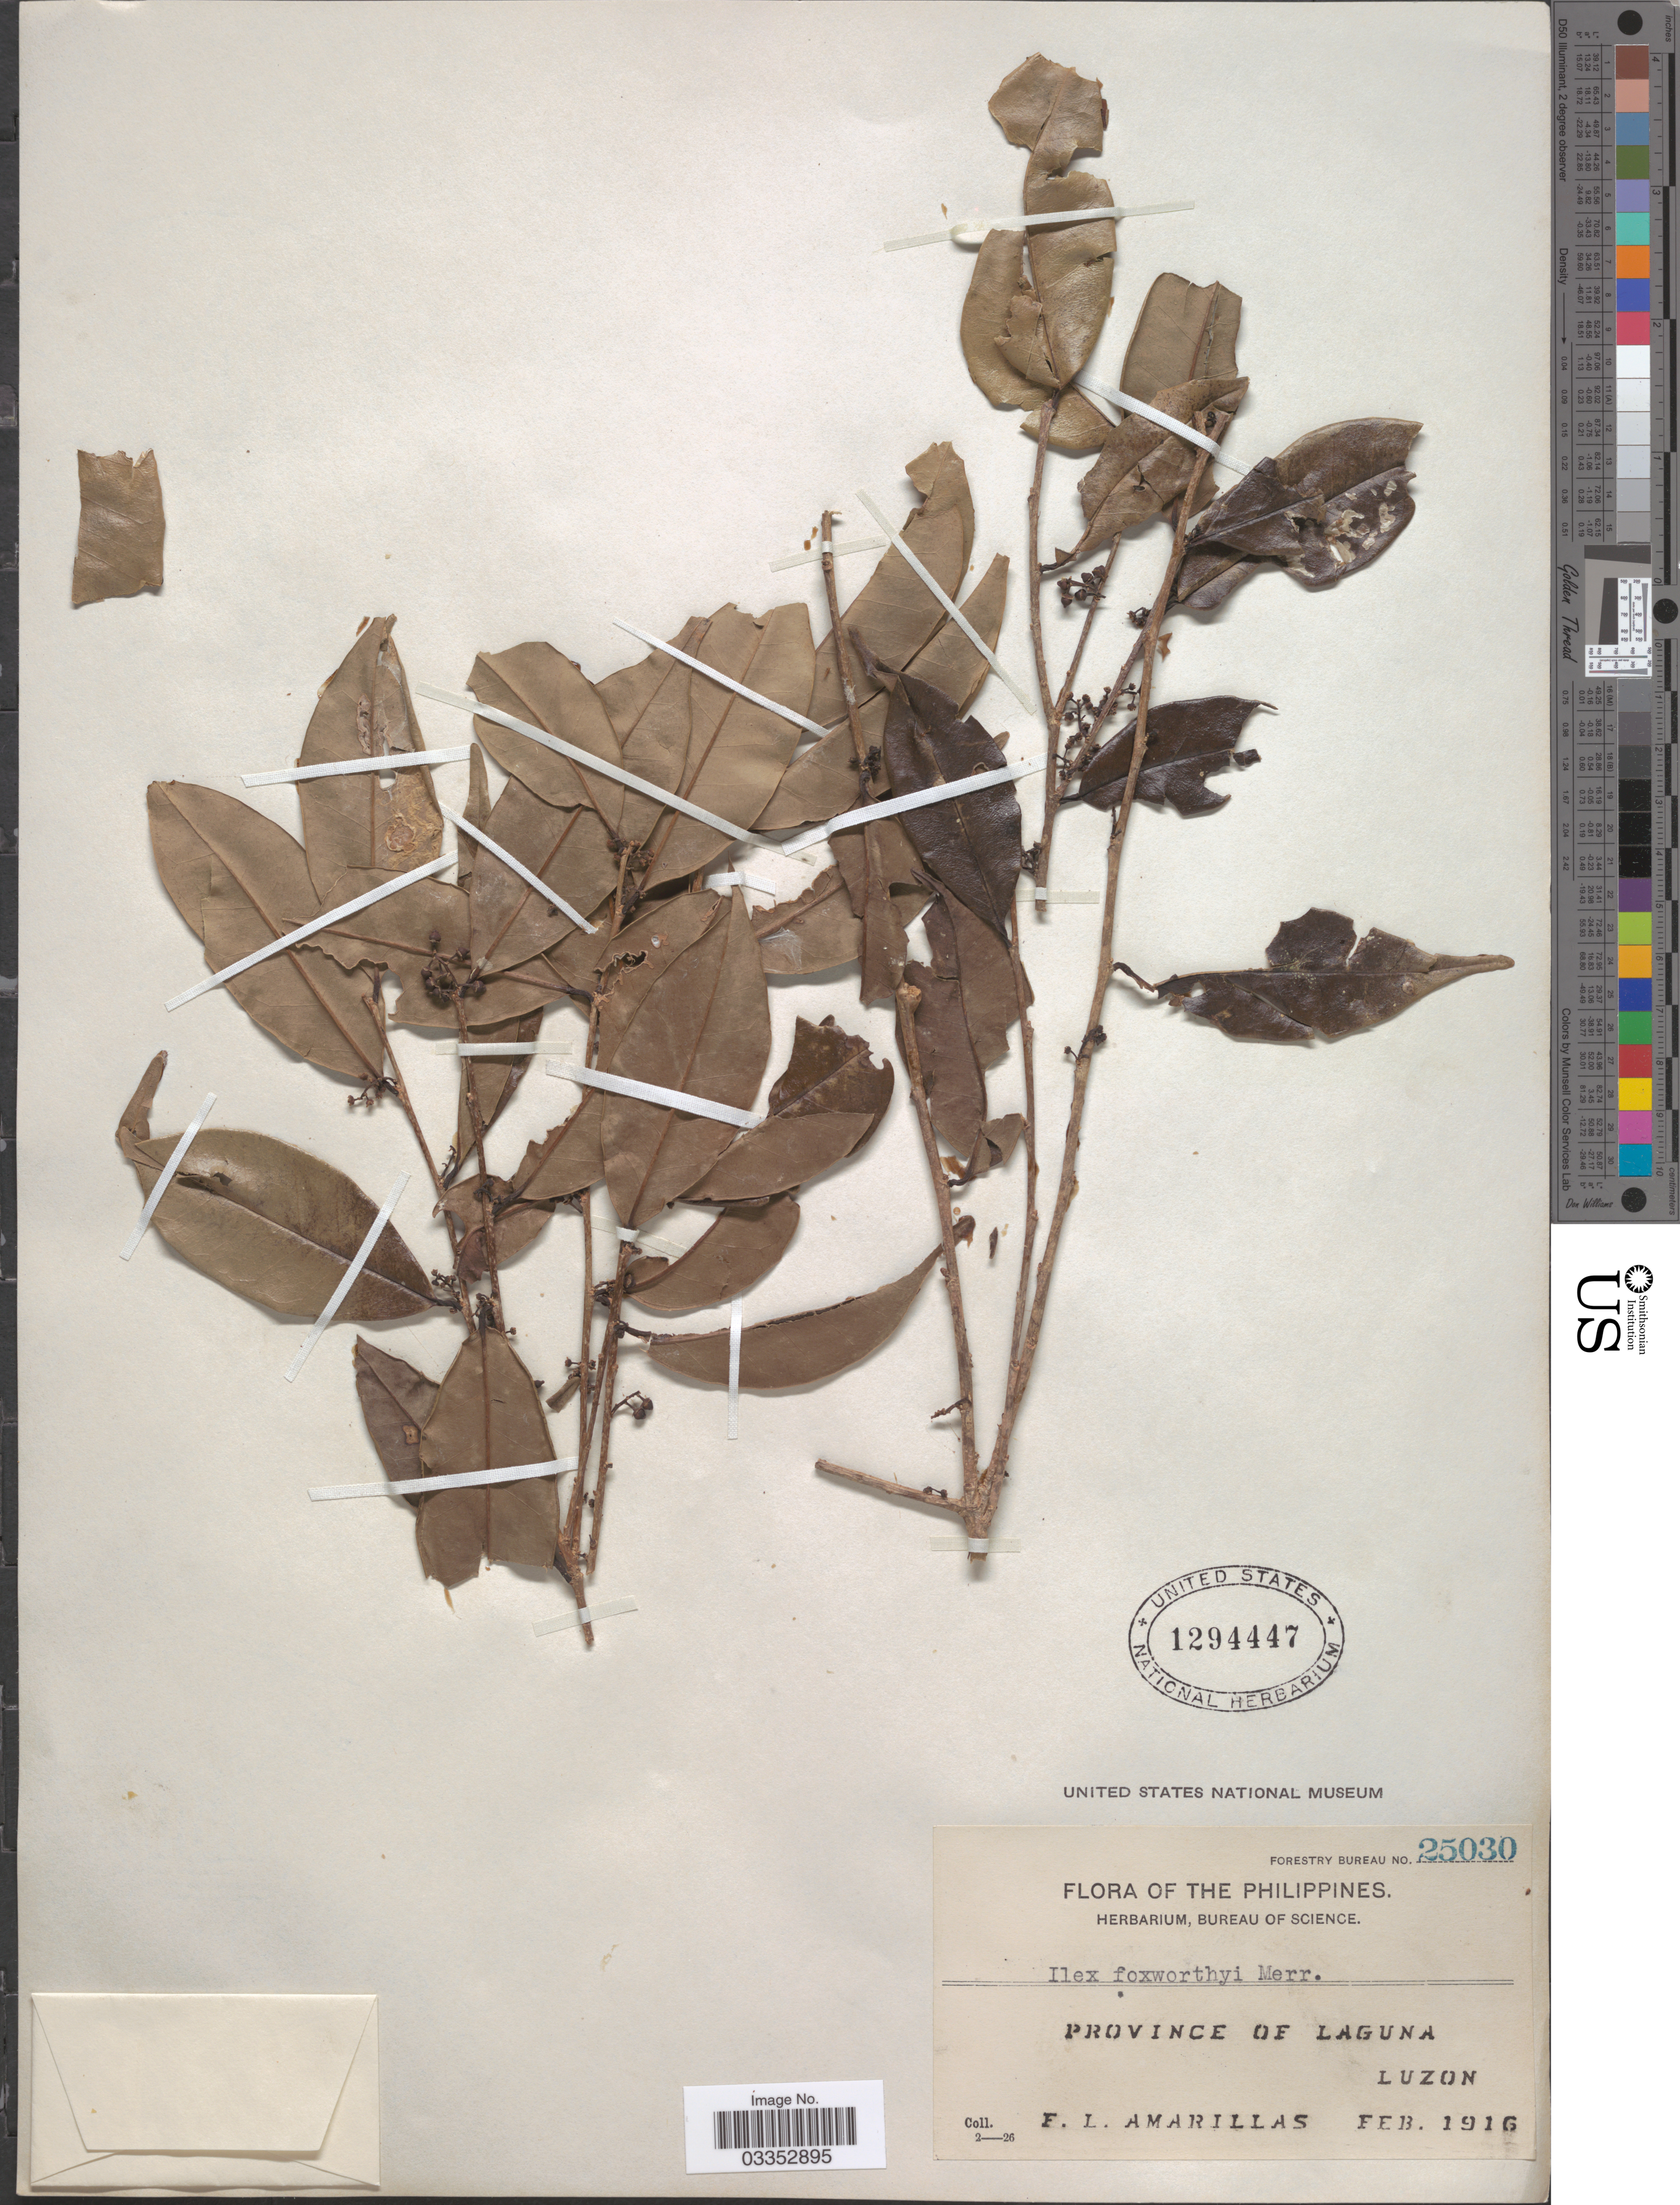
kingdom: Plantae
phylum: Tracheophyta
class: Magnoliopsida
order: Aquifoliales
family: Aquifoliaceae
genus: Ilex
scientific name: Ilex foxworthyi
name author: Merr.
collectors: F. Amarillas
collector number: Forestry Bureau 25030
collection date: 1916-02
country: Philippines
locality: Province of Laguna, Luzon.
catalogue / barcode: US 1294447